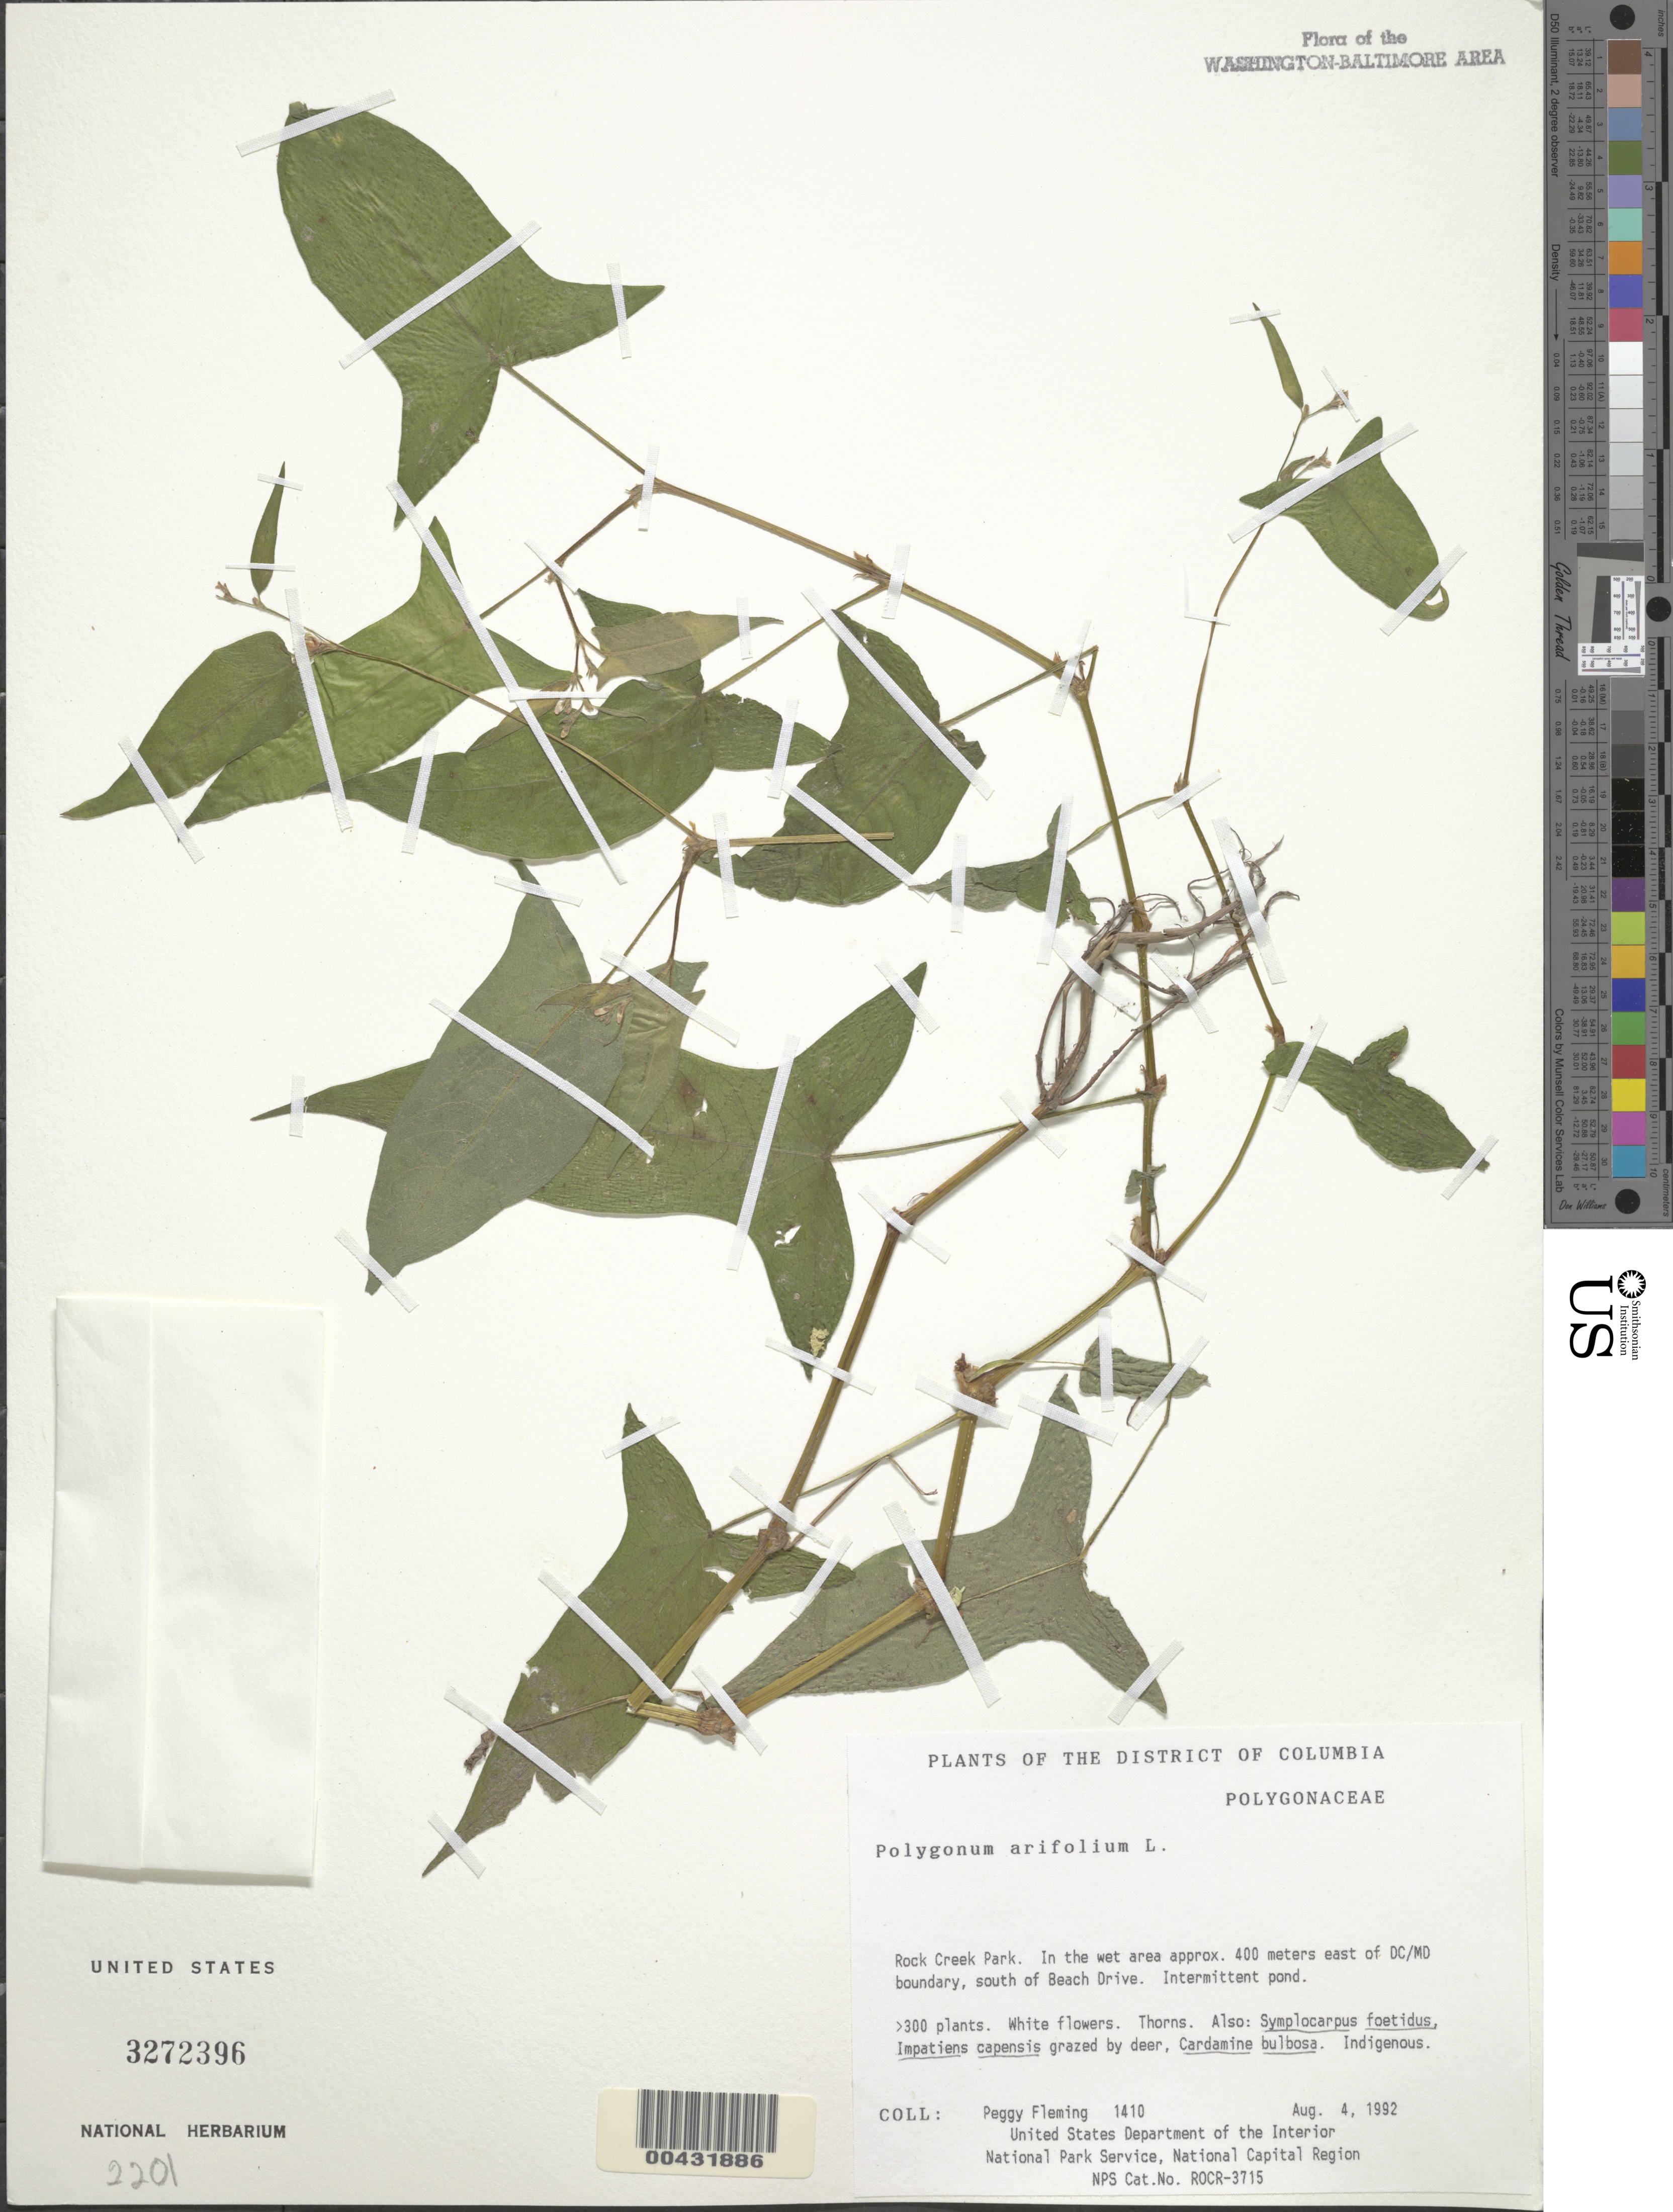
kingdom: Plantae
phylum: Tracheophyta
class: Magnoliopsida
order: Caryophyllales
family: Polygonaceae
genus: Persicaria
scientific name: Persicaria arifolia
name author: (L.) Haraldson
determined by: Atha, D. E.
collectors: P. Fleming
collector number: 1410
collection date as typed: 04 Aug 1992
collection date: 1992-08-04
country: United States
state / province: District of Columbia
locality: Rock Creek Park, E of DC and DC boundary, S of Beach Dr Rock Creek Park and Vicinity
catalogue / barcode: US 3272396